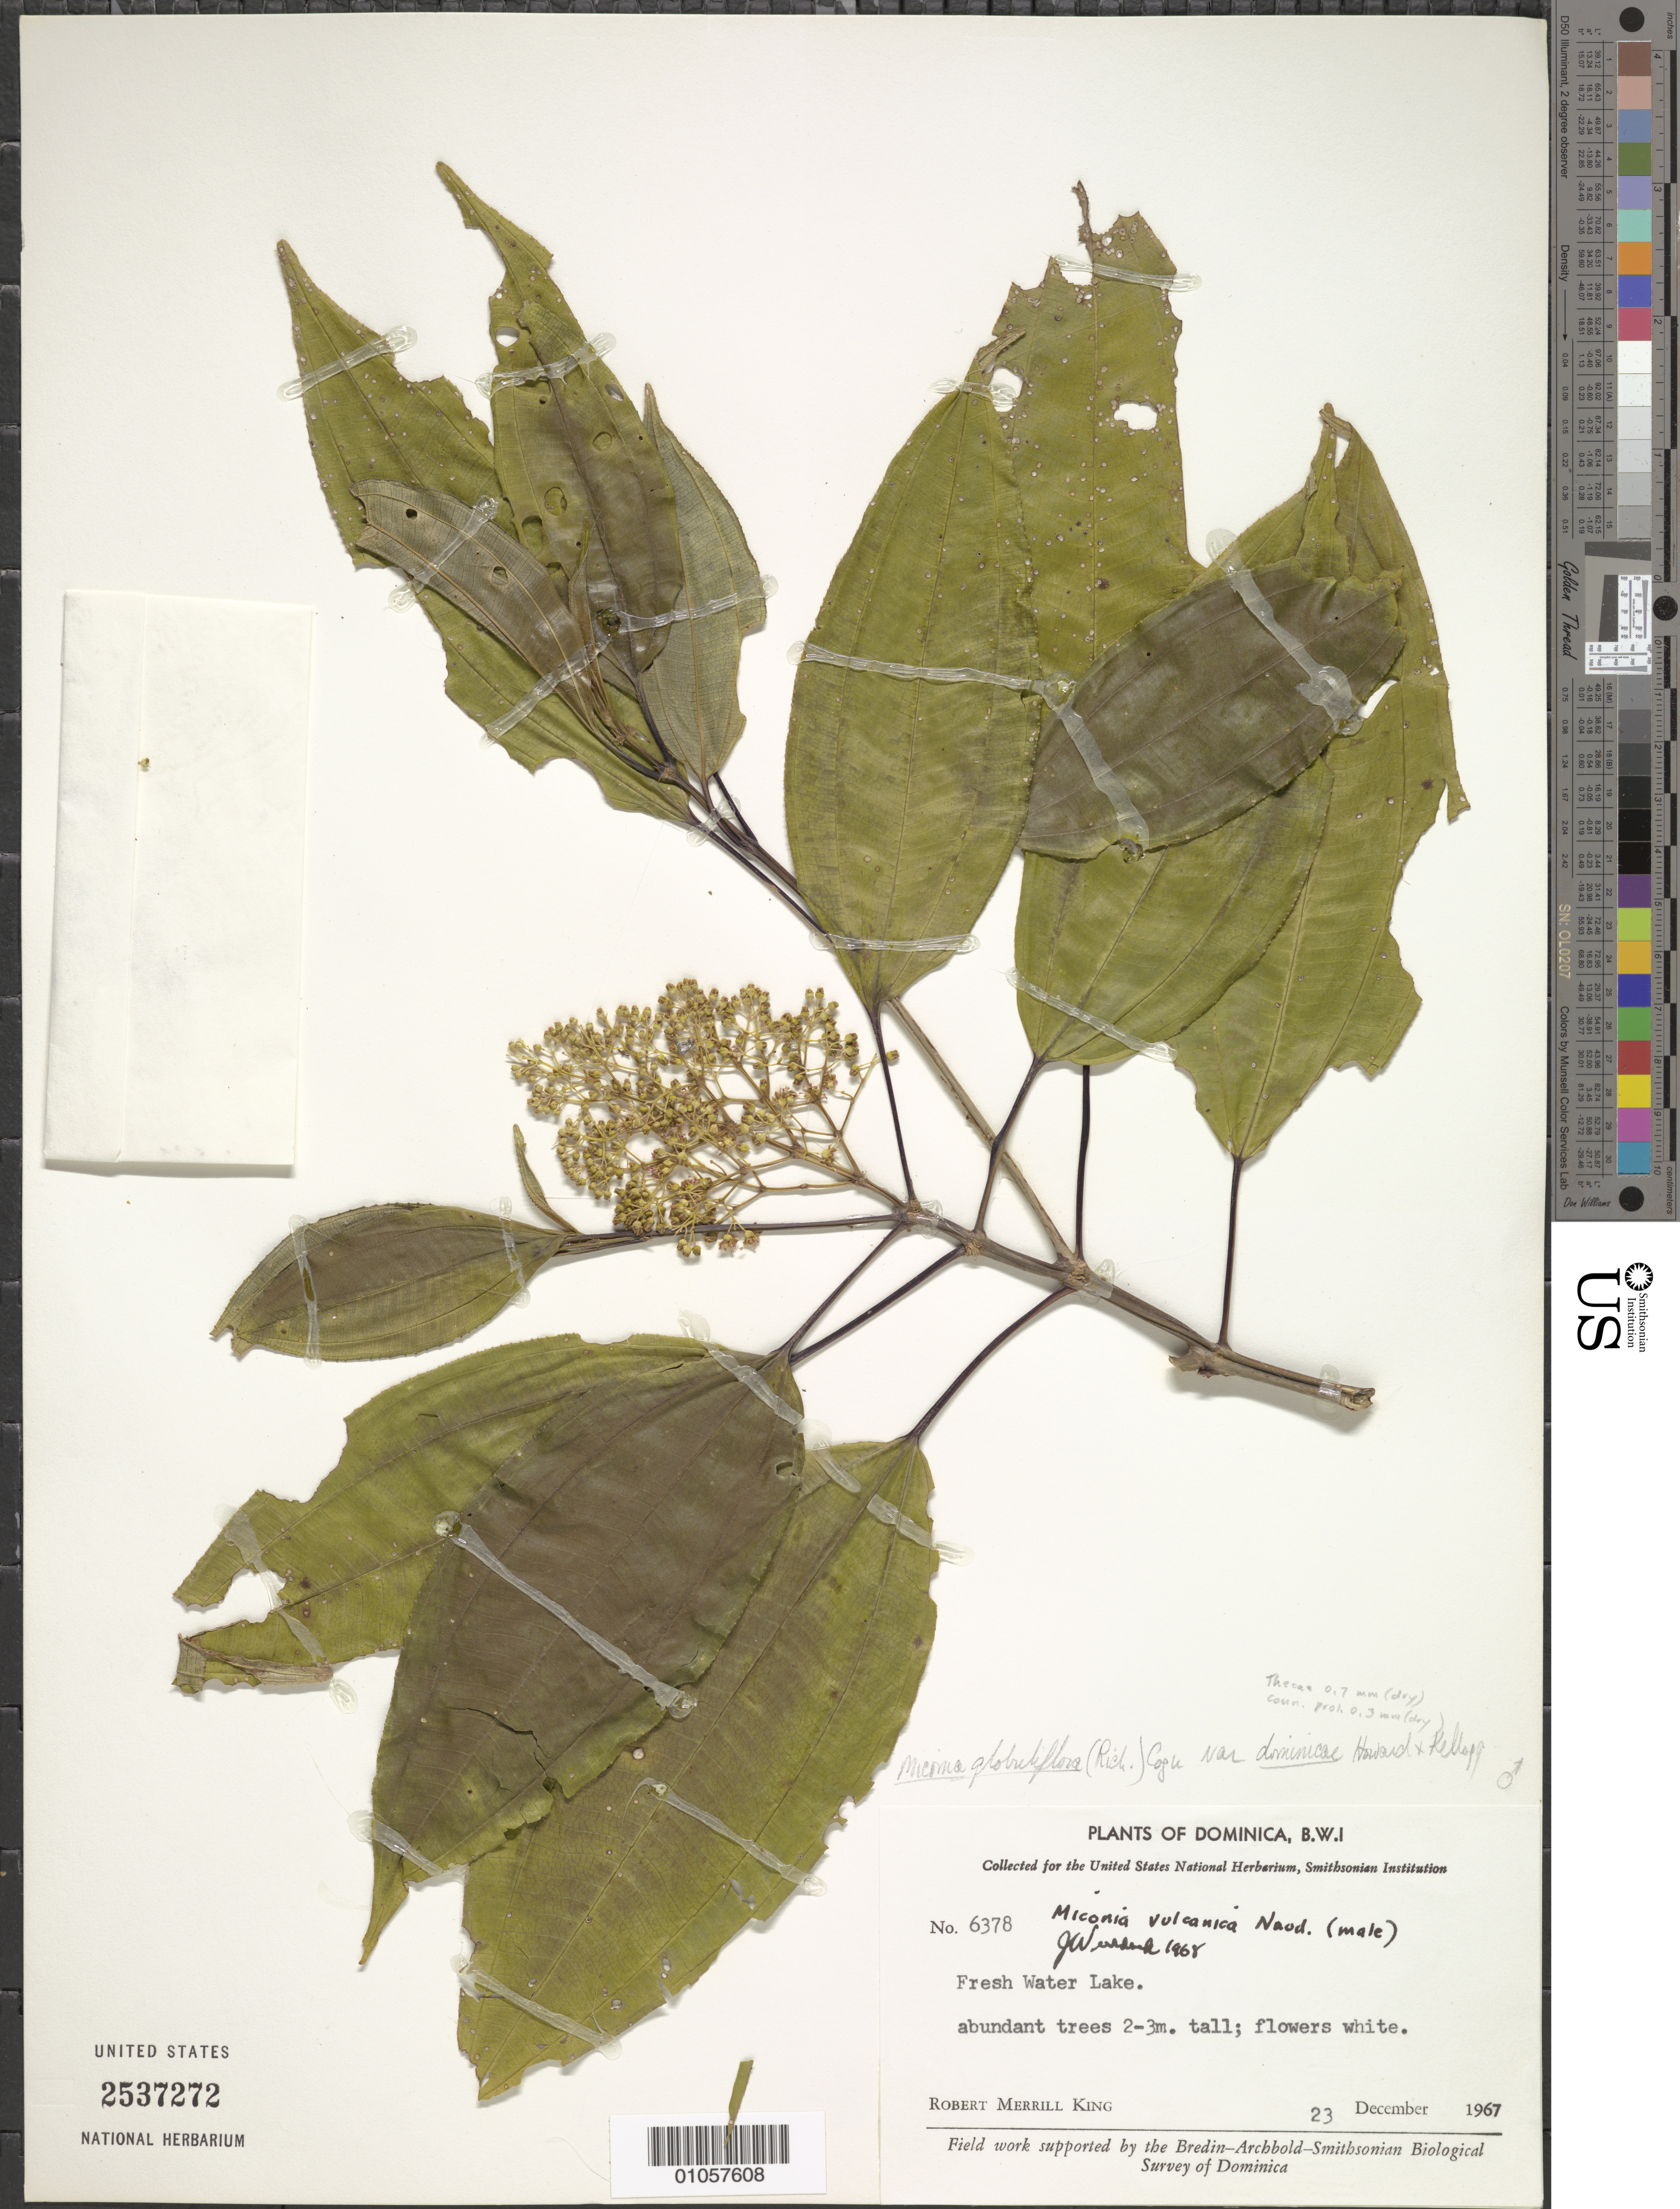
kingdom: Plantae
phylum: Tracheophyta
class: Magnoliopsida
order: Myrtales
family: Melastomataceae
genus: Miconia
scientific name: Miconia globuliflora var. dominicae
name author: R.A. Howard & E.A. Kellogg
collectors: R. M. King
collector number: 6378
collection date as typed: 23 Dec 1967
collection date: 1967-12-23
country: Dominica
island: Dominica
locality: Fresh Water Lake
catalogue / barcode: US 2537272